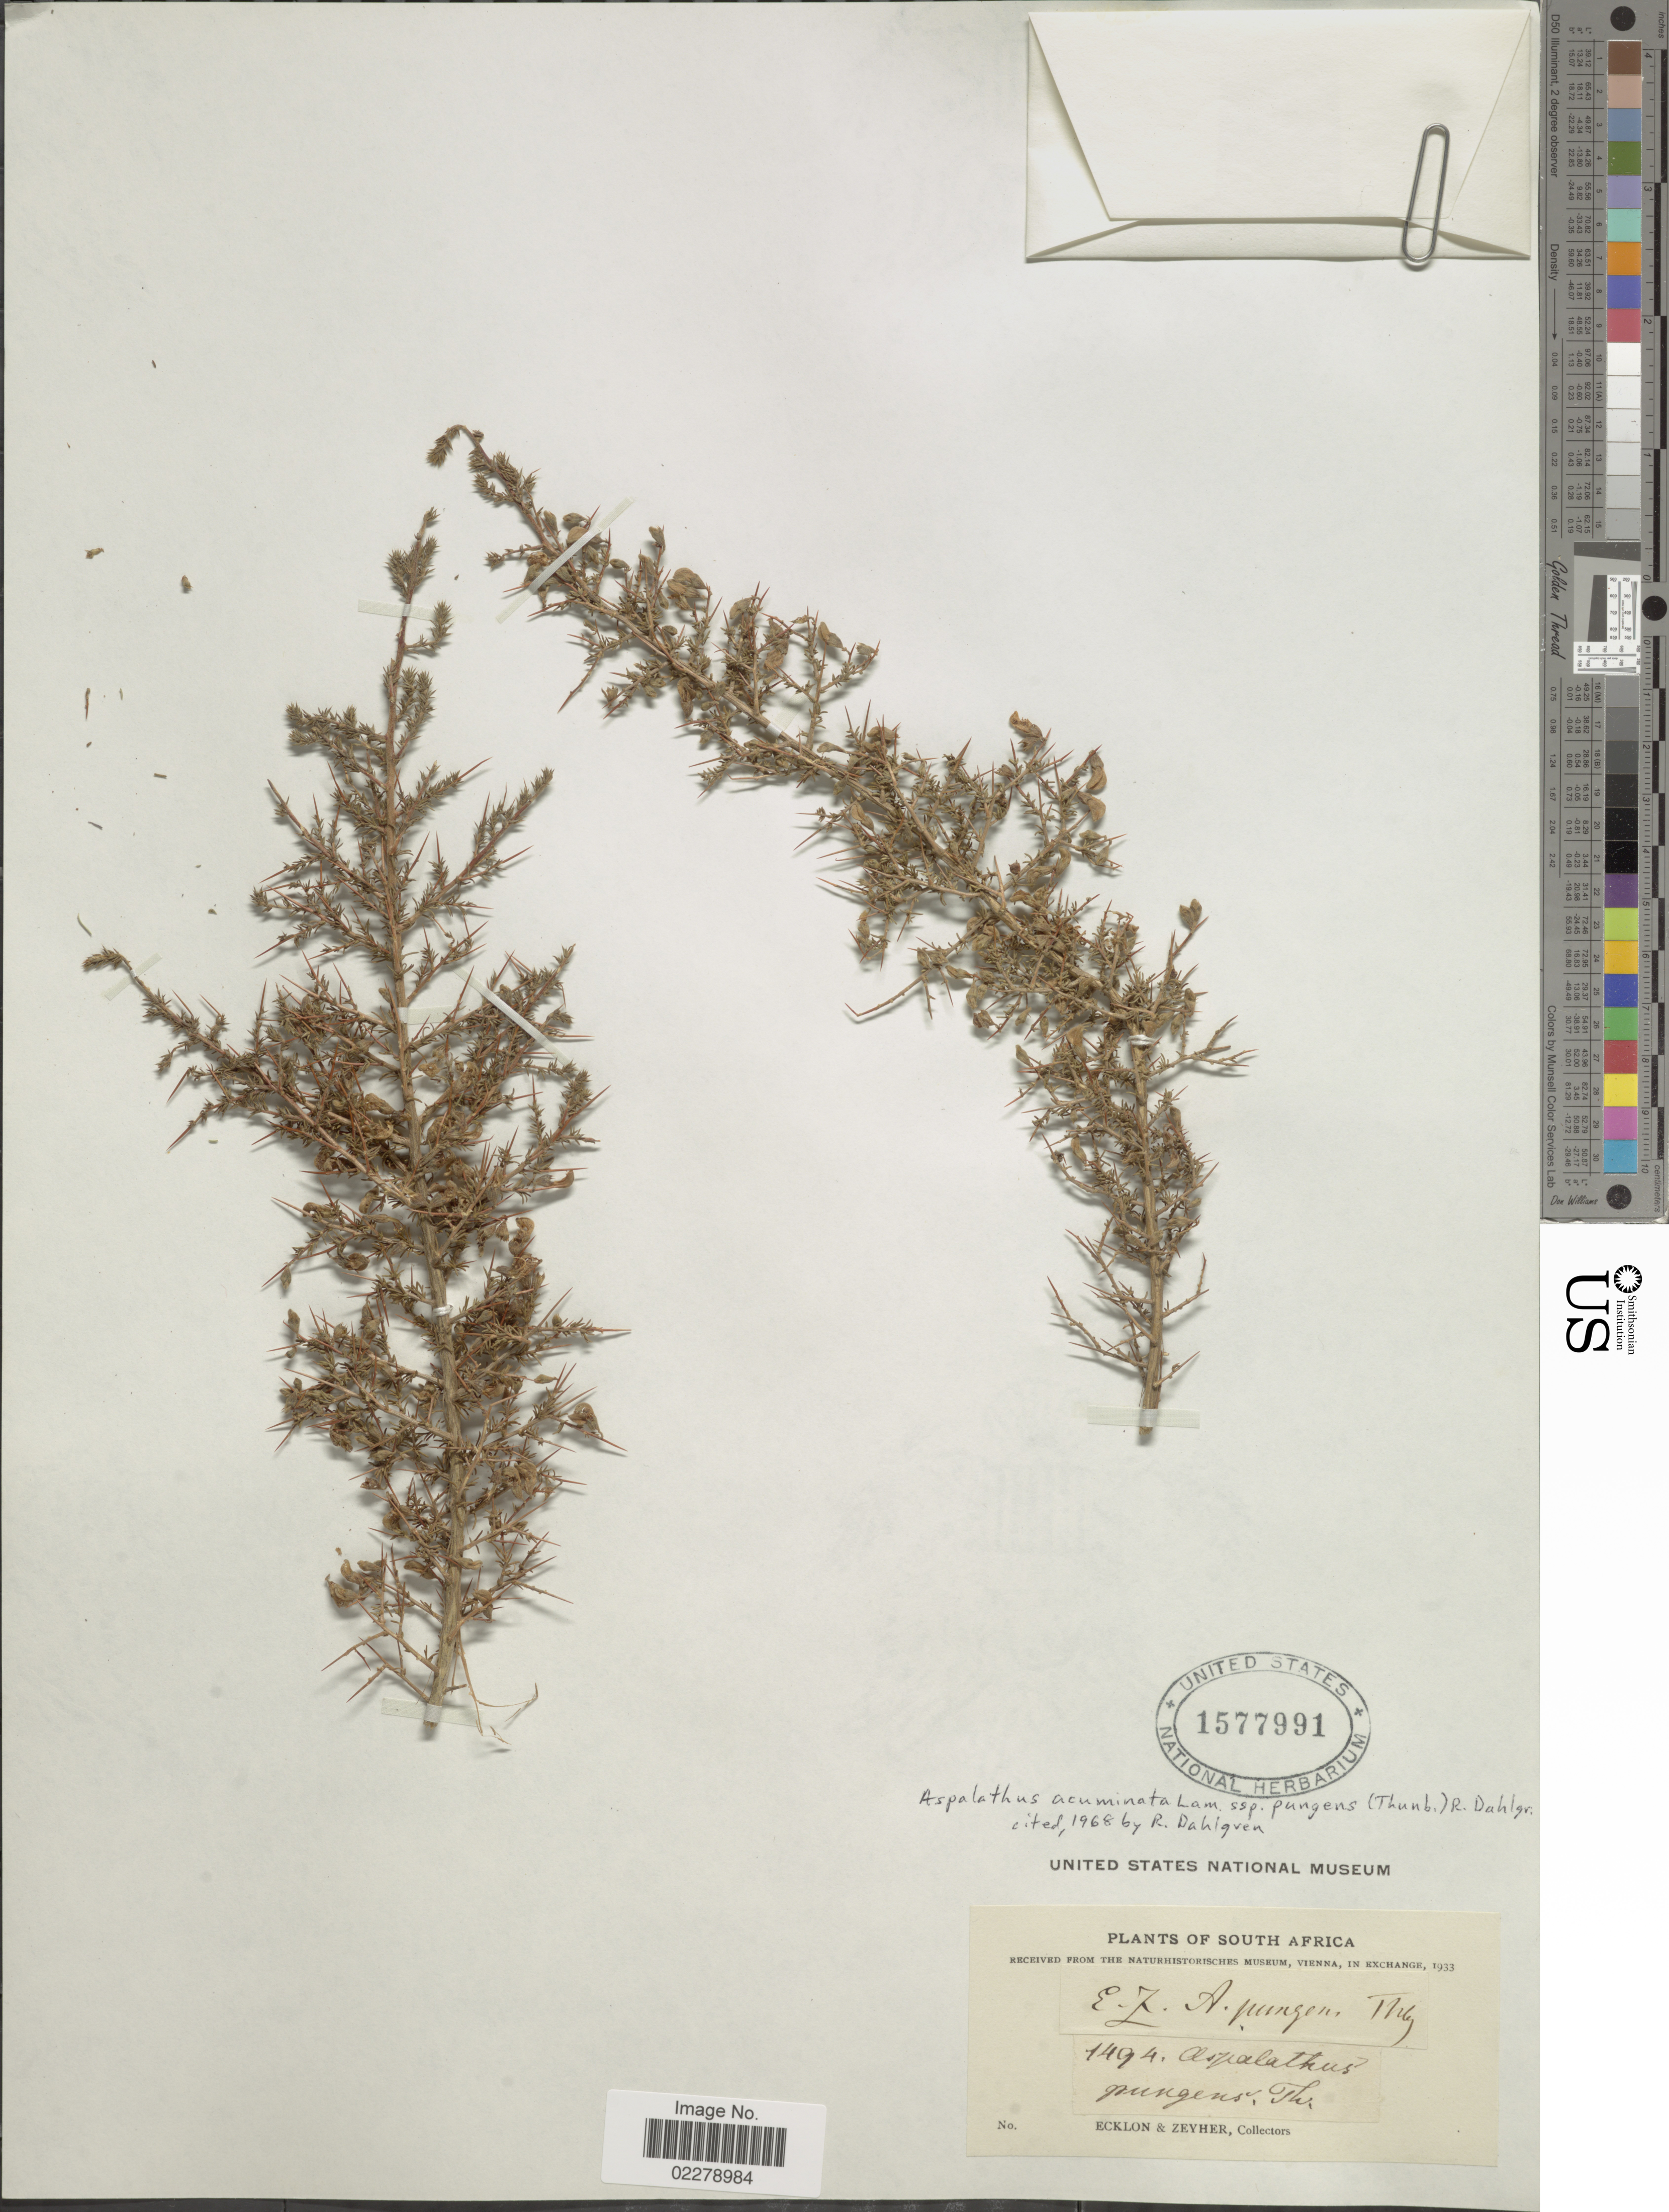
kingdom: Plantae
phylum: Tracheophyta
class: Magnoliopsida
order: Fabales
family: Fabaceae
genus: Aspalathus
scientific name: Aspalathus acuminata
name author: Lam.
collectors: -. Ecklon & -. Zeyher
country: South Africa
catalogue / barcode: US 1577991